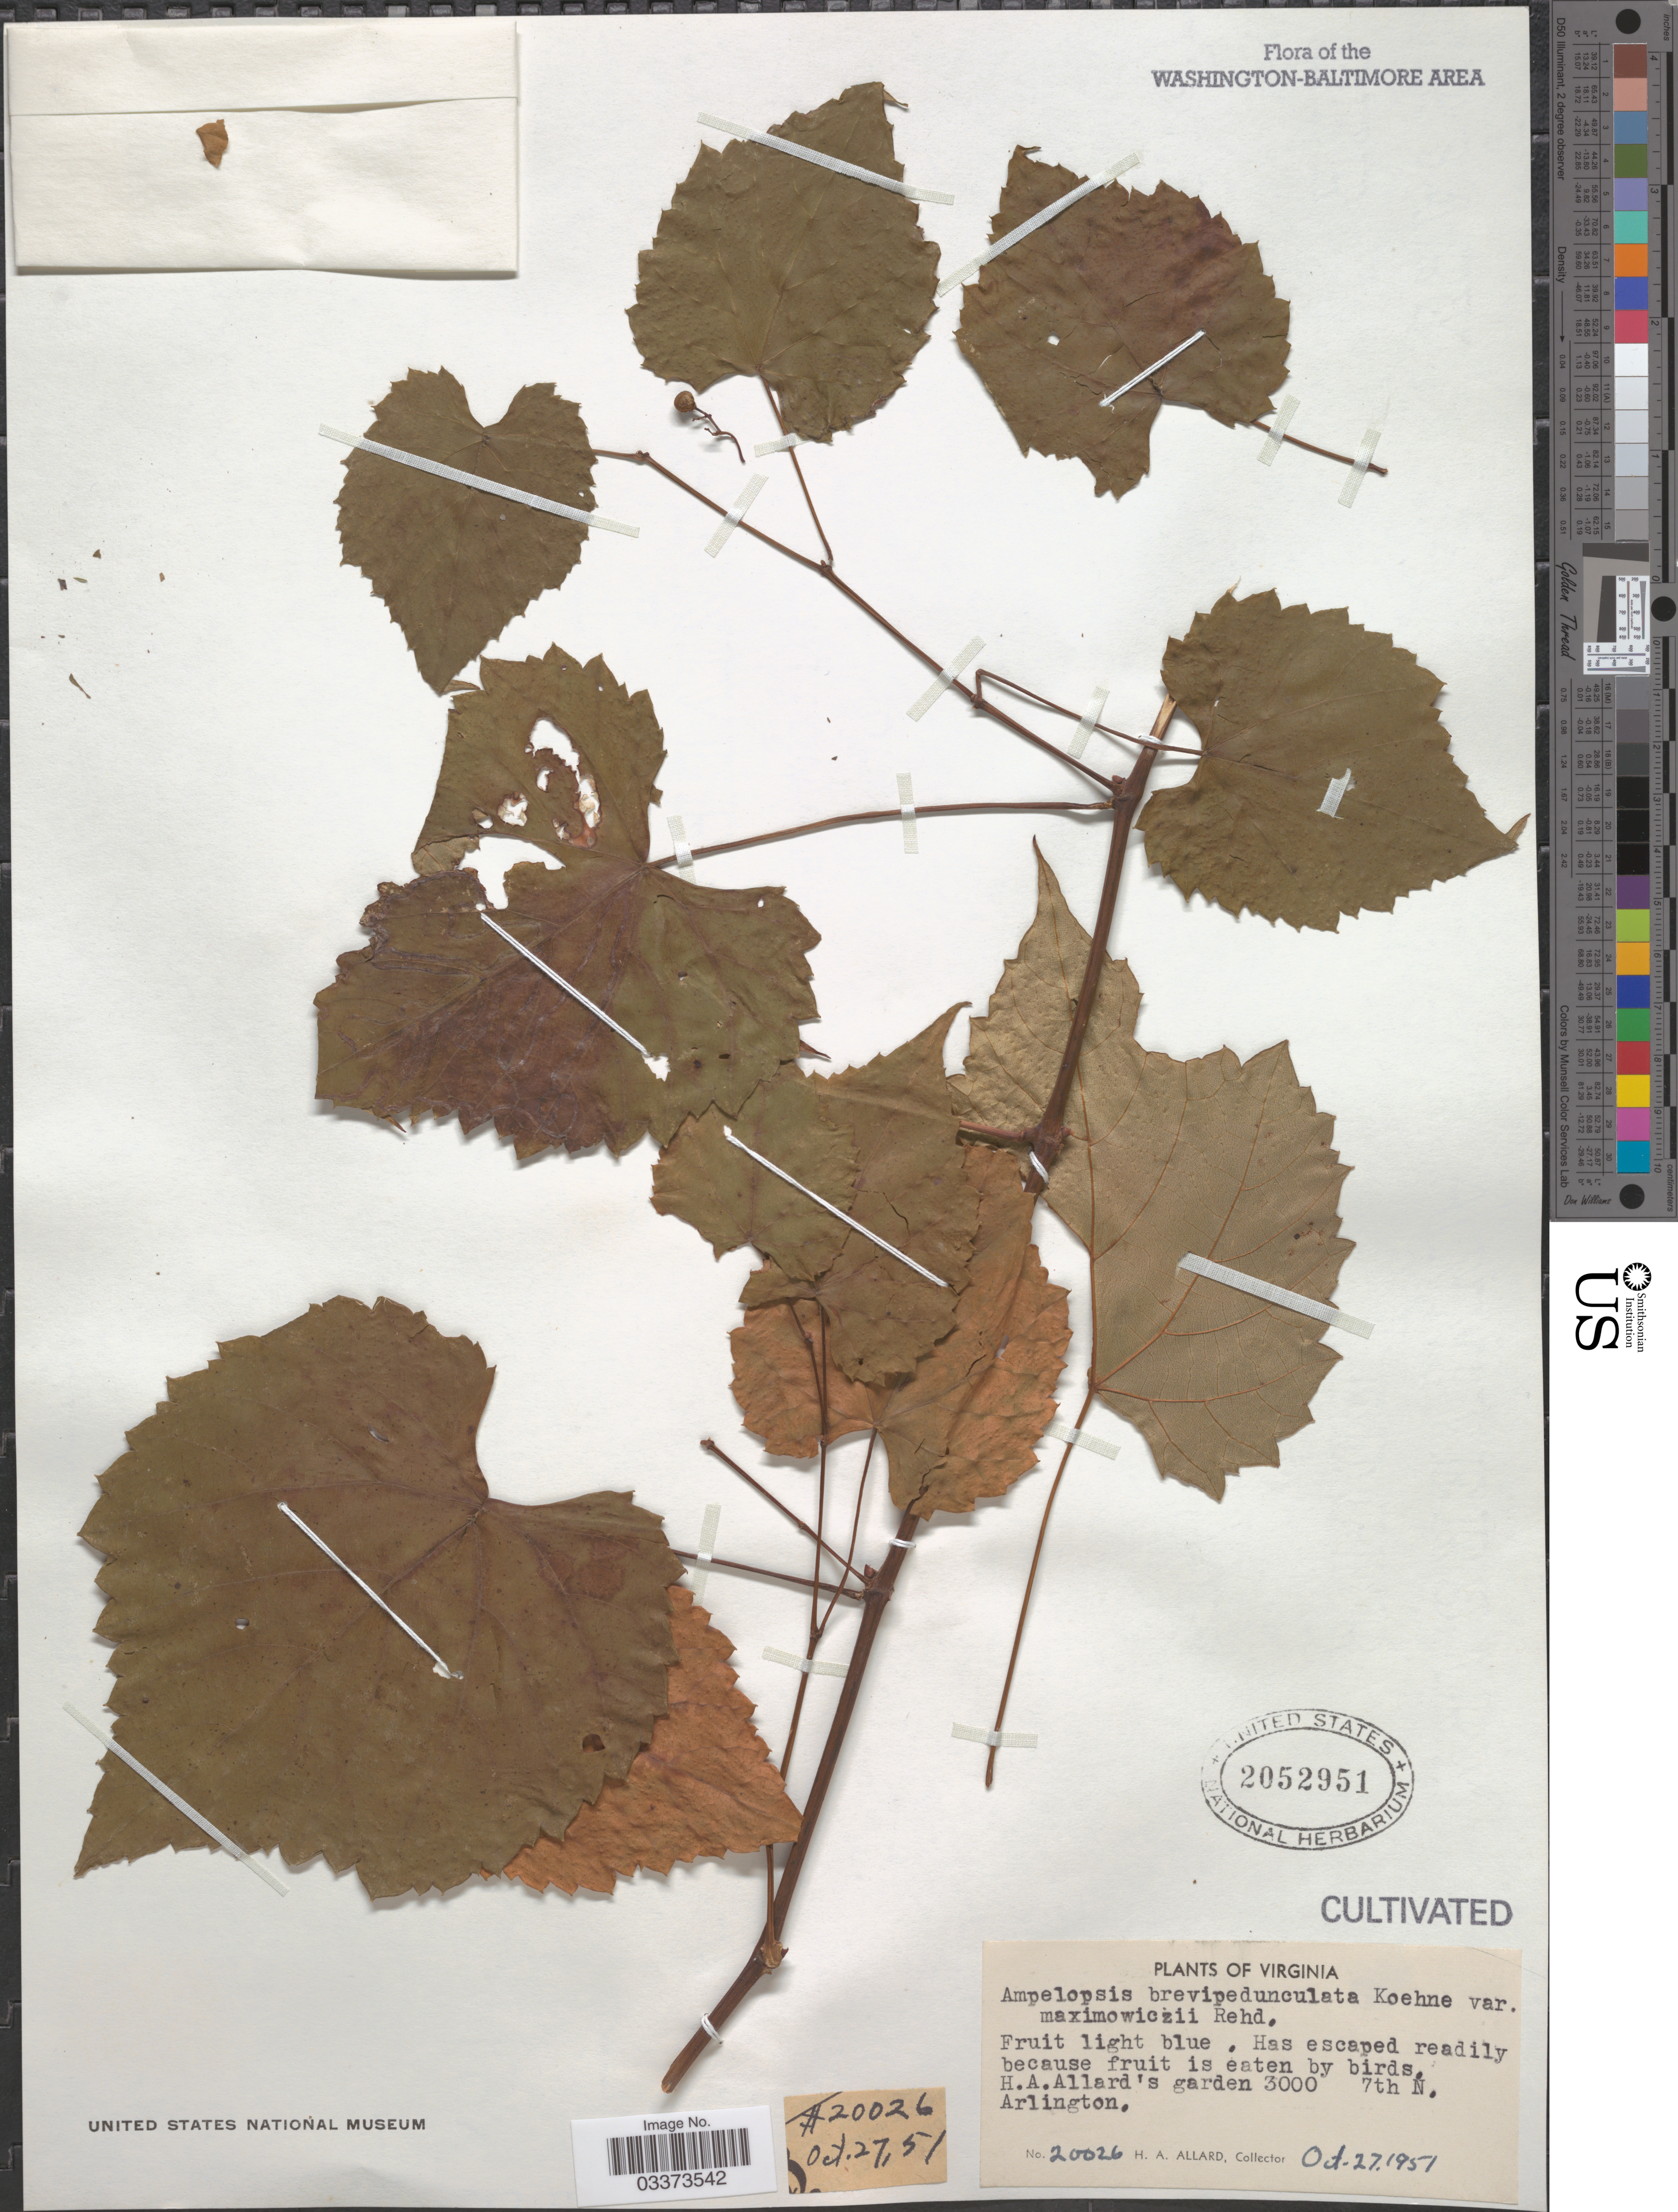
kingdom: Plantae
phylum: Tracheophyta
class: Magnoliopsida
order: Vitales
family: Vitaceae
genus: Ampelopsis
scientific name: Ampelopsis brevipedunculata var. maximowiczii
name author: (Regel) Rehder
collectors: H. A. Allard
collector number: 20026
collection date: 1951-10-27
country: United States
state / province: Virginia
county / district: Arlington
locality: H.A. Allard's garden 3000 7th N. Arlington.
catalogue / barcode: US 2052951